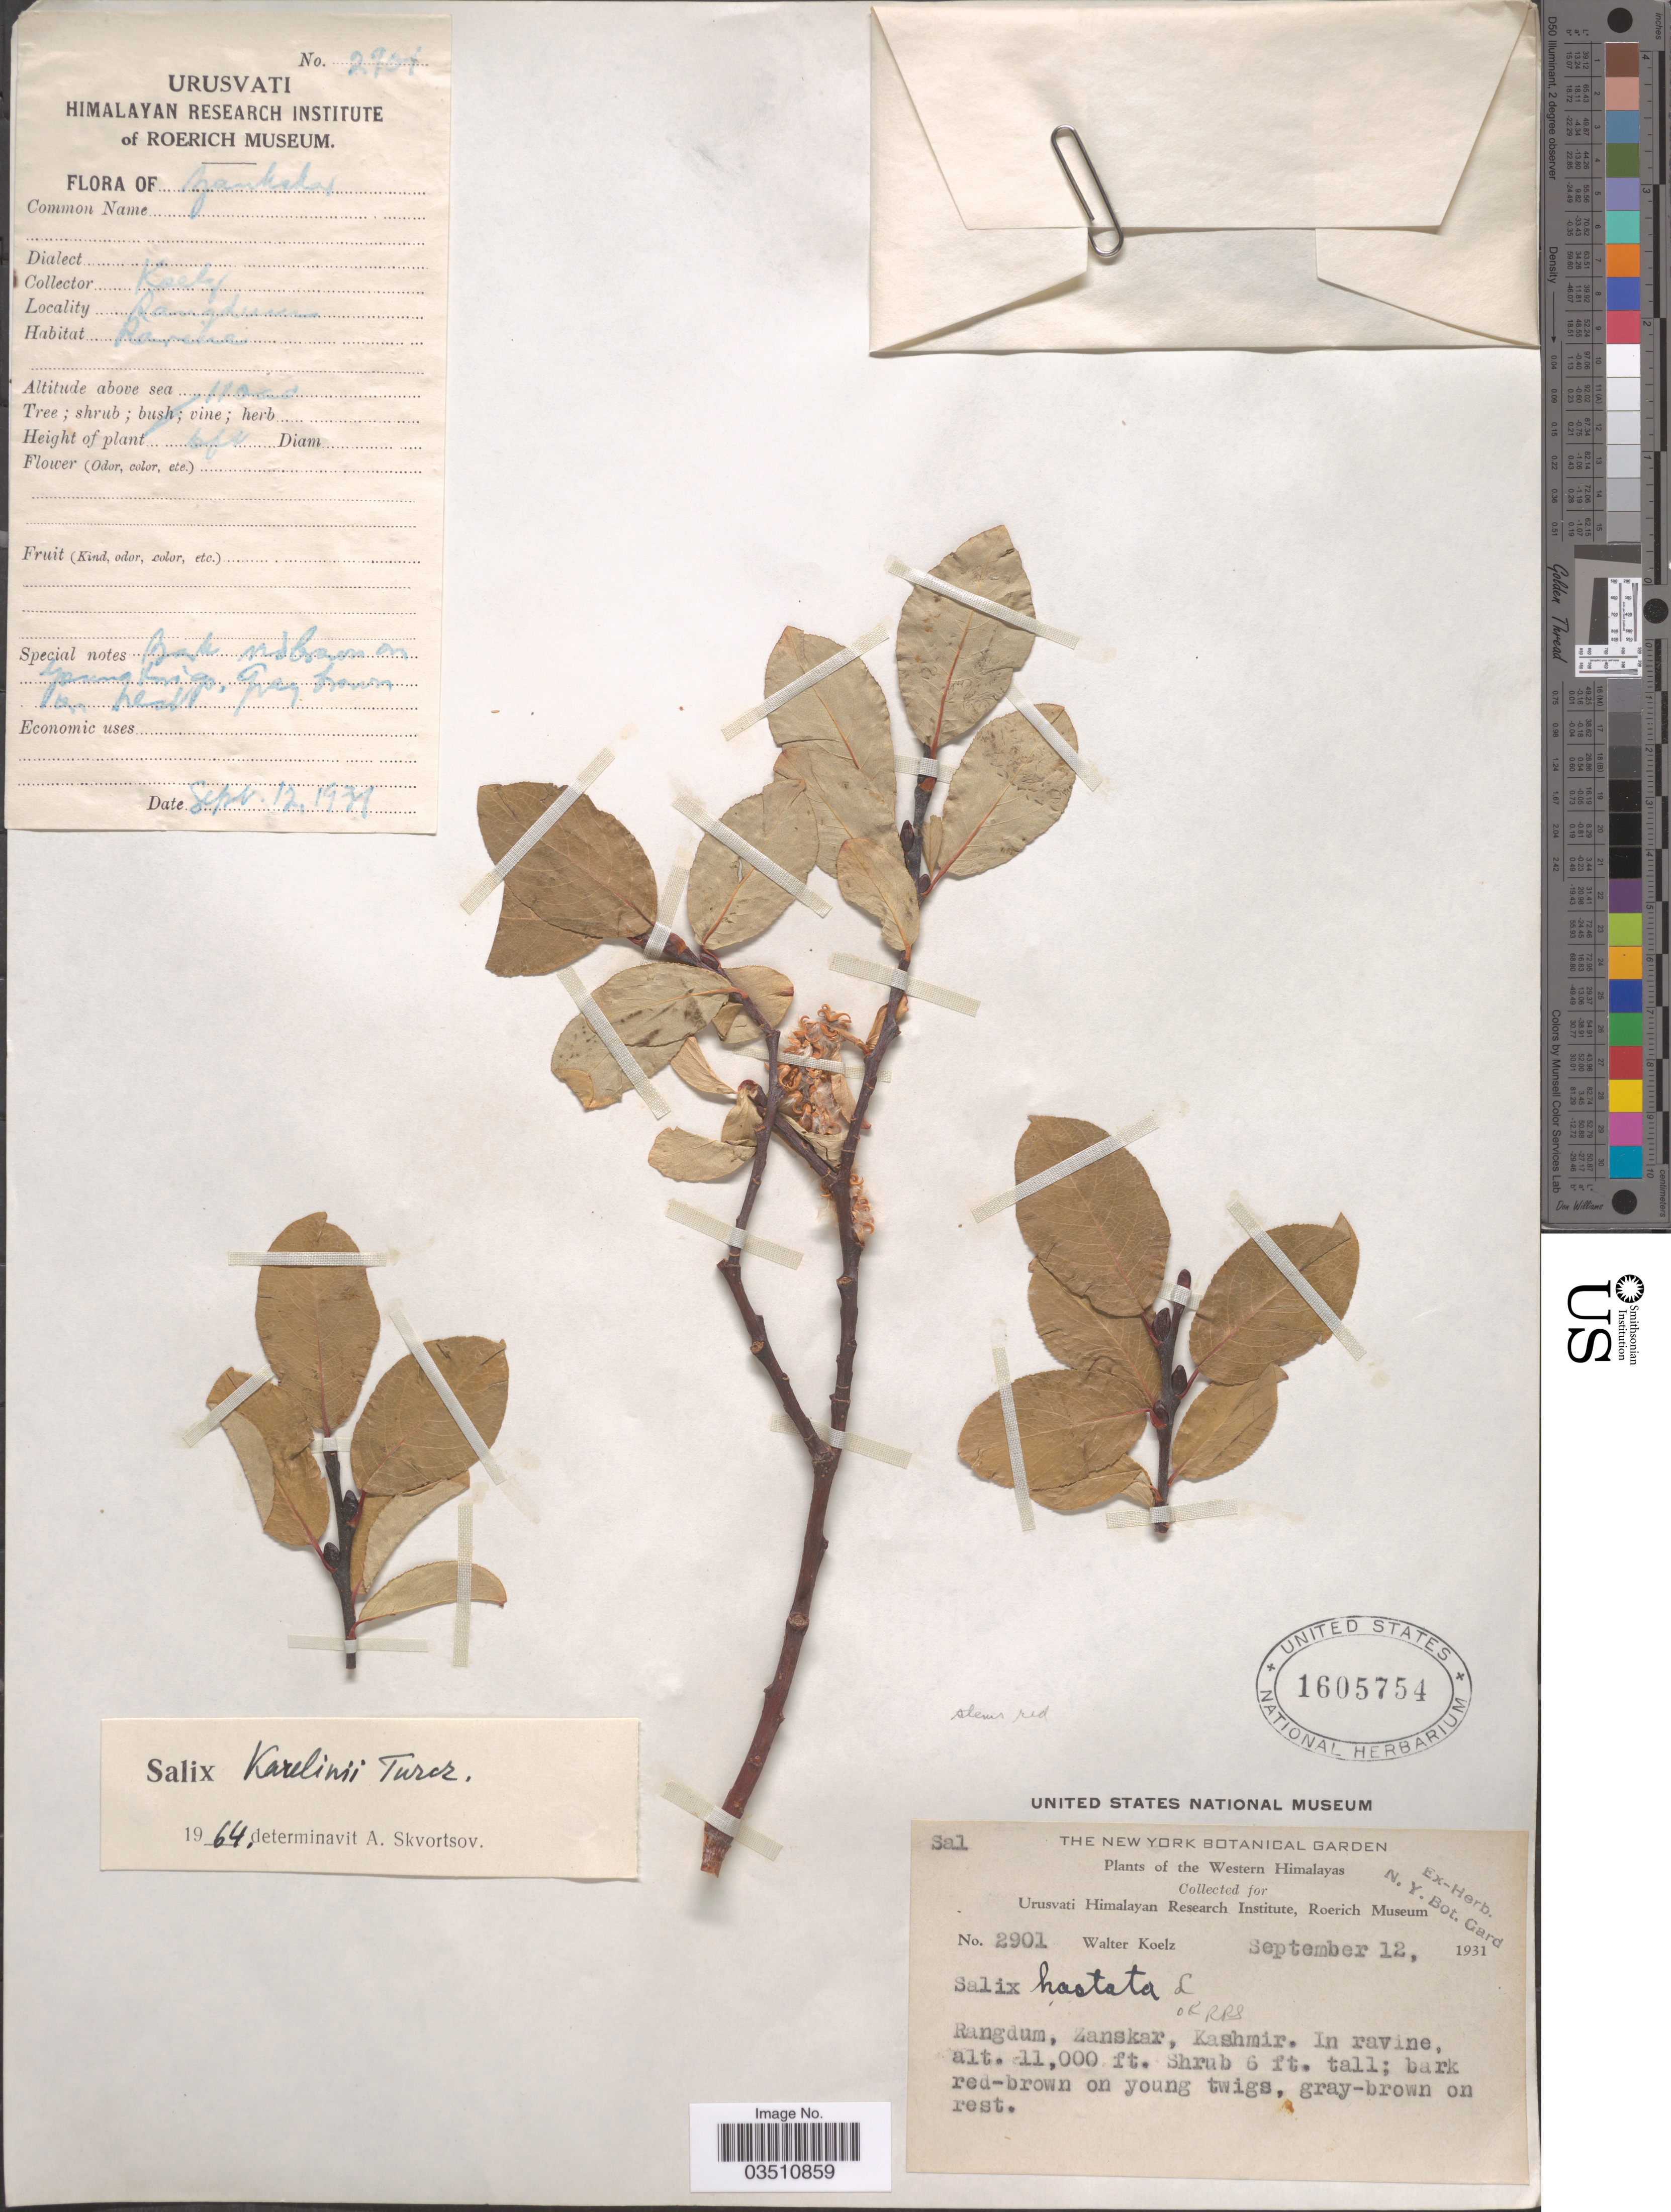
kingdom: Plantae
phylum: Tracheophyta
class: Magnoliopsida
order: Malpighiales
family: Salicaceae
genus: Salix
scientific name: Salix karelinii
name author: Turcz. ex Stschegl.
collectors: W. N. Koelz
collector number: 2901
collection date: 1931-09-12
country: India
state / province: Jammu and Kashmir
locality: Western Himalayas. Rangdum, Zanskar, Kashmir.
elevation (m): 3353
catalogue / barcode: US 1605754